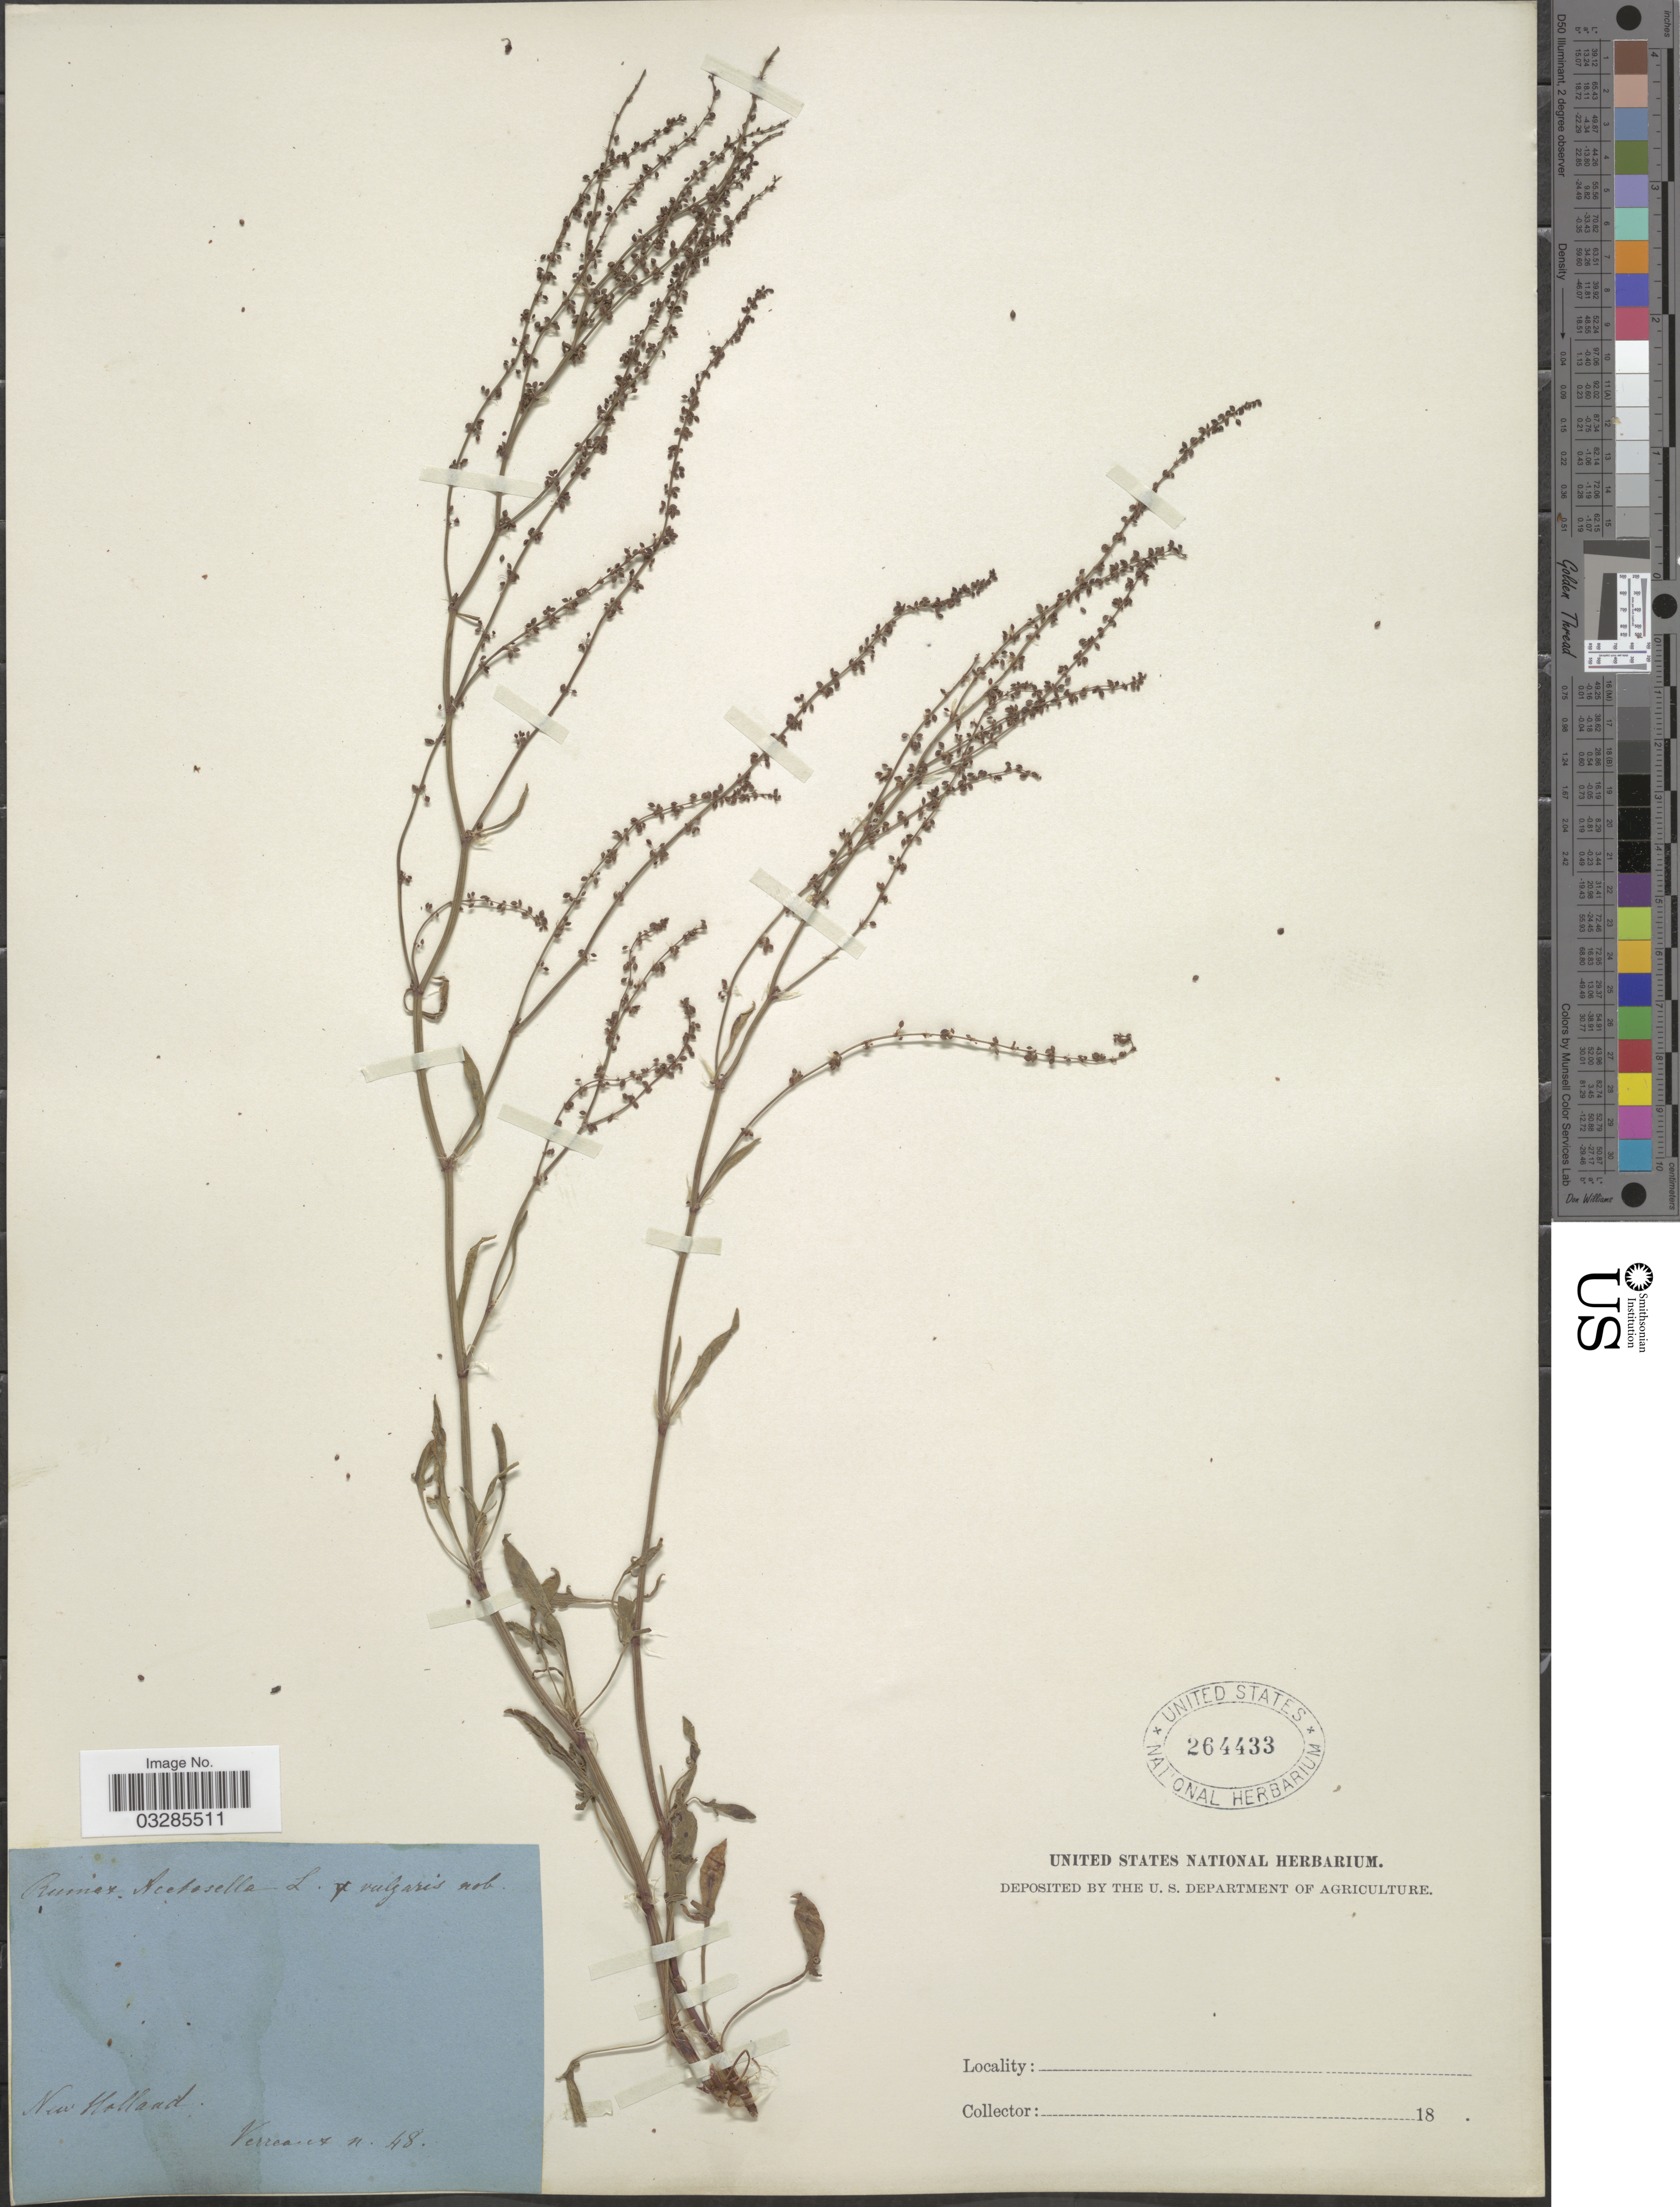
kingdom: Plantae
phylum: Tracheophyta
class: Magnoliopsida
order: Caryophyllales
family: Polygonaceae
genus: Rumex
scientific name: Rumex acetosella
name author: L.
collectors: Verreaux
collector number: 48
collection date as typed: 18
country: Australia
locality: New Holland.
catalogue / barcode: US 264433